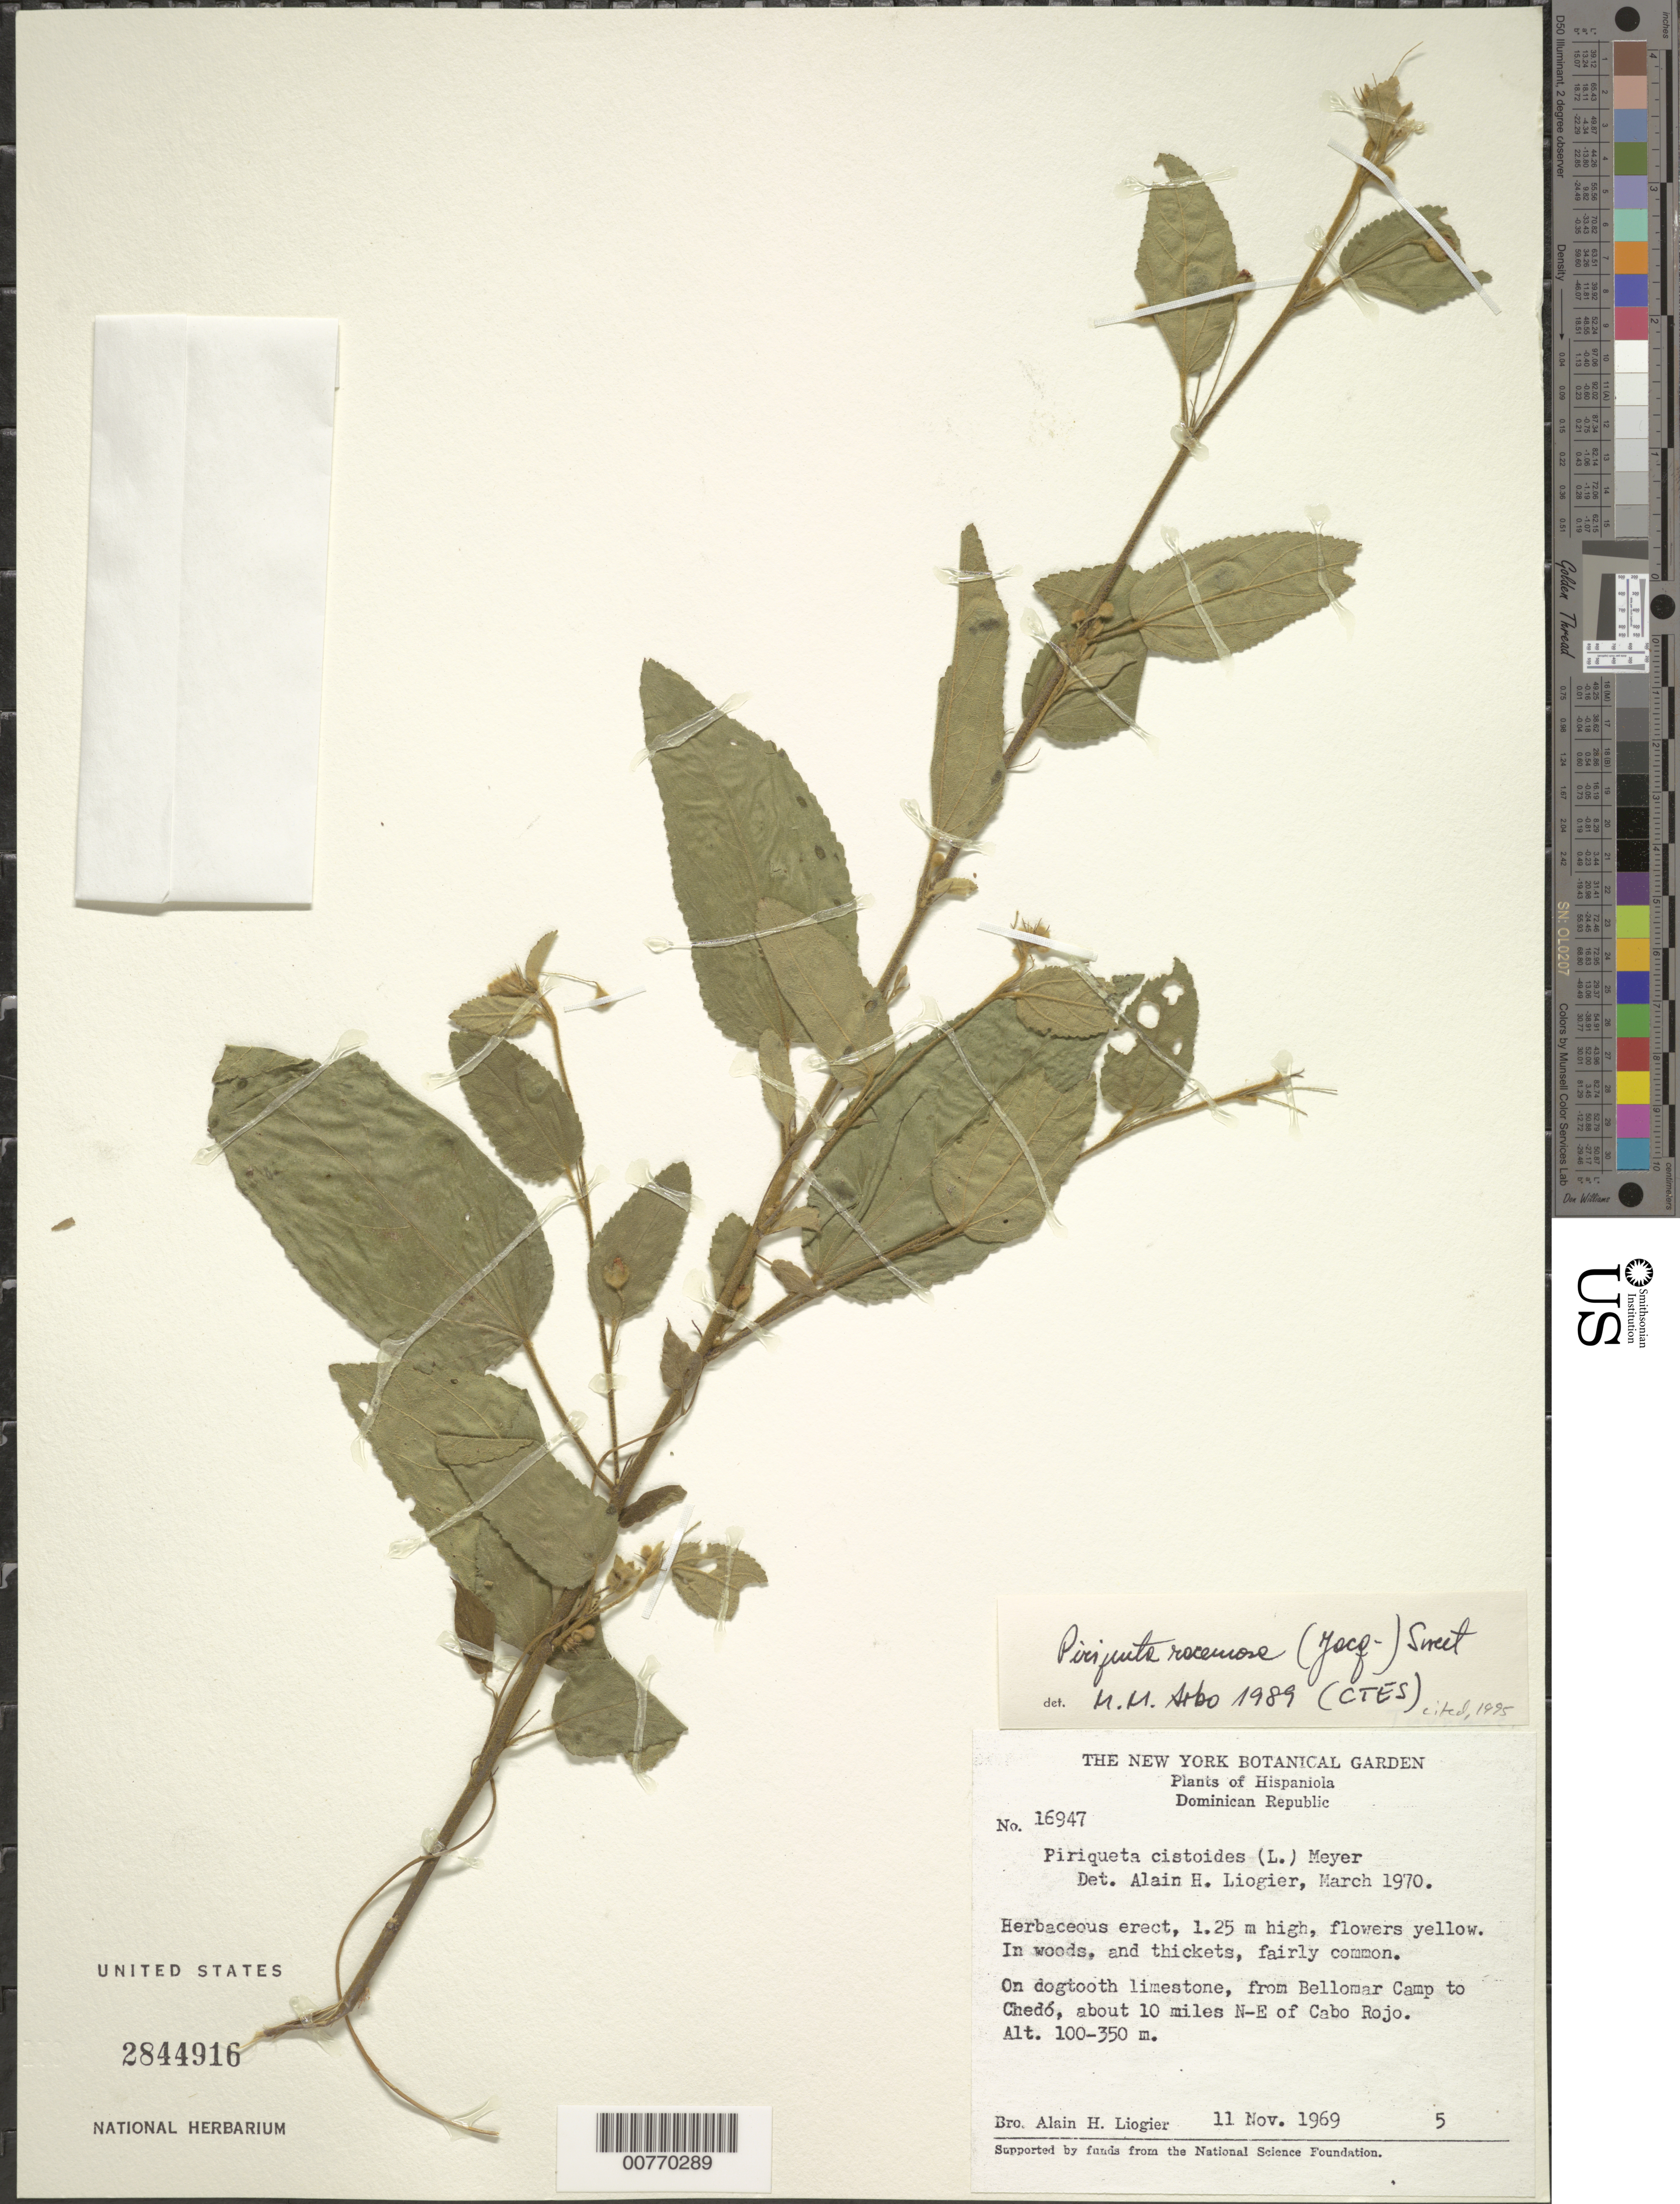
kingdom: Plantae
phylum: Tracheophyta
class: Magnoliopsida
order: Malpighiales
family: Turneraceae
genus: Piriqueta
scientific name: Piriqueta racemosa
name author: (Jacq.) Sweet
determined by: Arbo, M. M.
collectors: A. H. Liogier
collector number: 16947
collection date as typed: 11 Nov 1969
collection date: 1969-11-11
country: Dominican Republic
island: Hispaniola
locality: From Bellomar Camp to Chedó, about 10 miles N-E of Cabo Rojo.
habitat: In woods and thickets, dogtooth limestone.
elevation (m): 100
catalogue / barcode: US 2844916